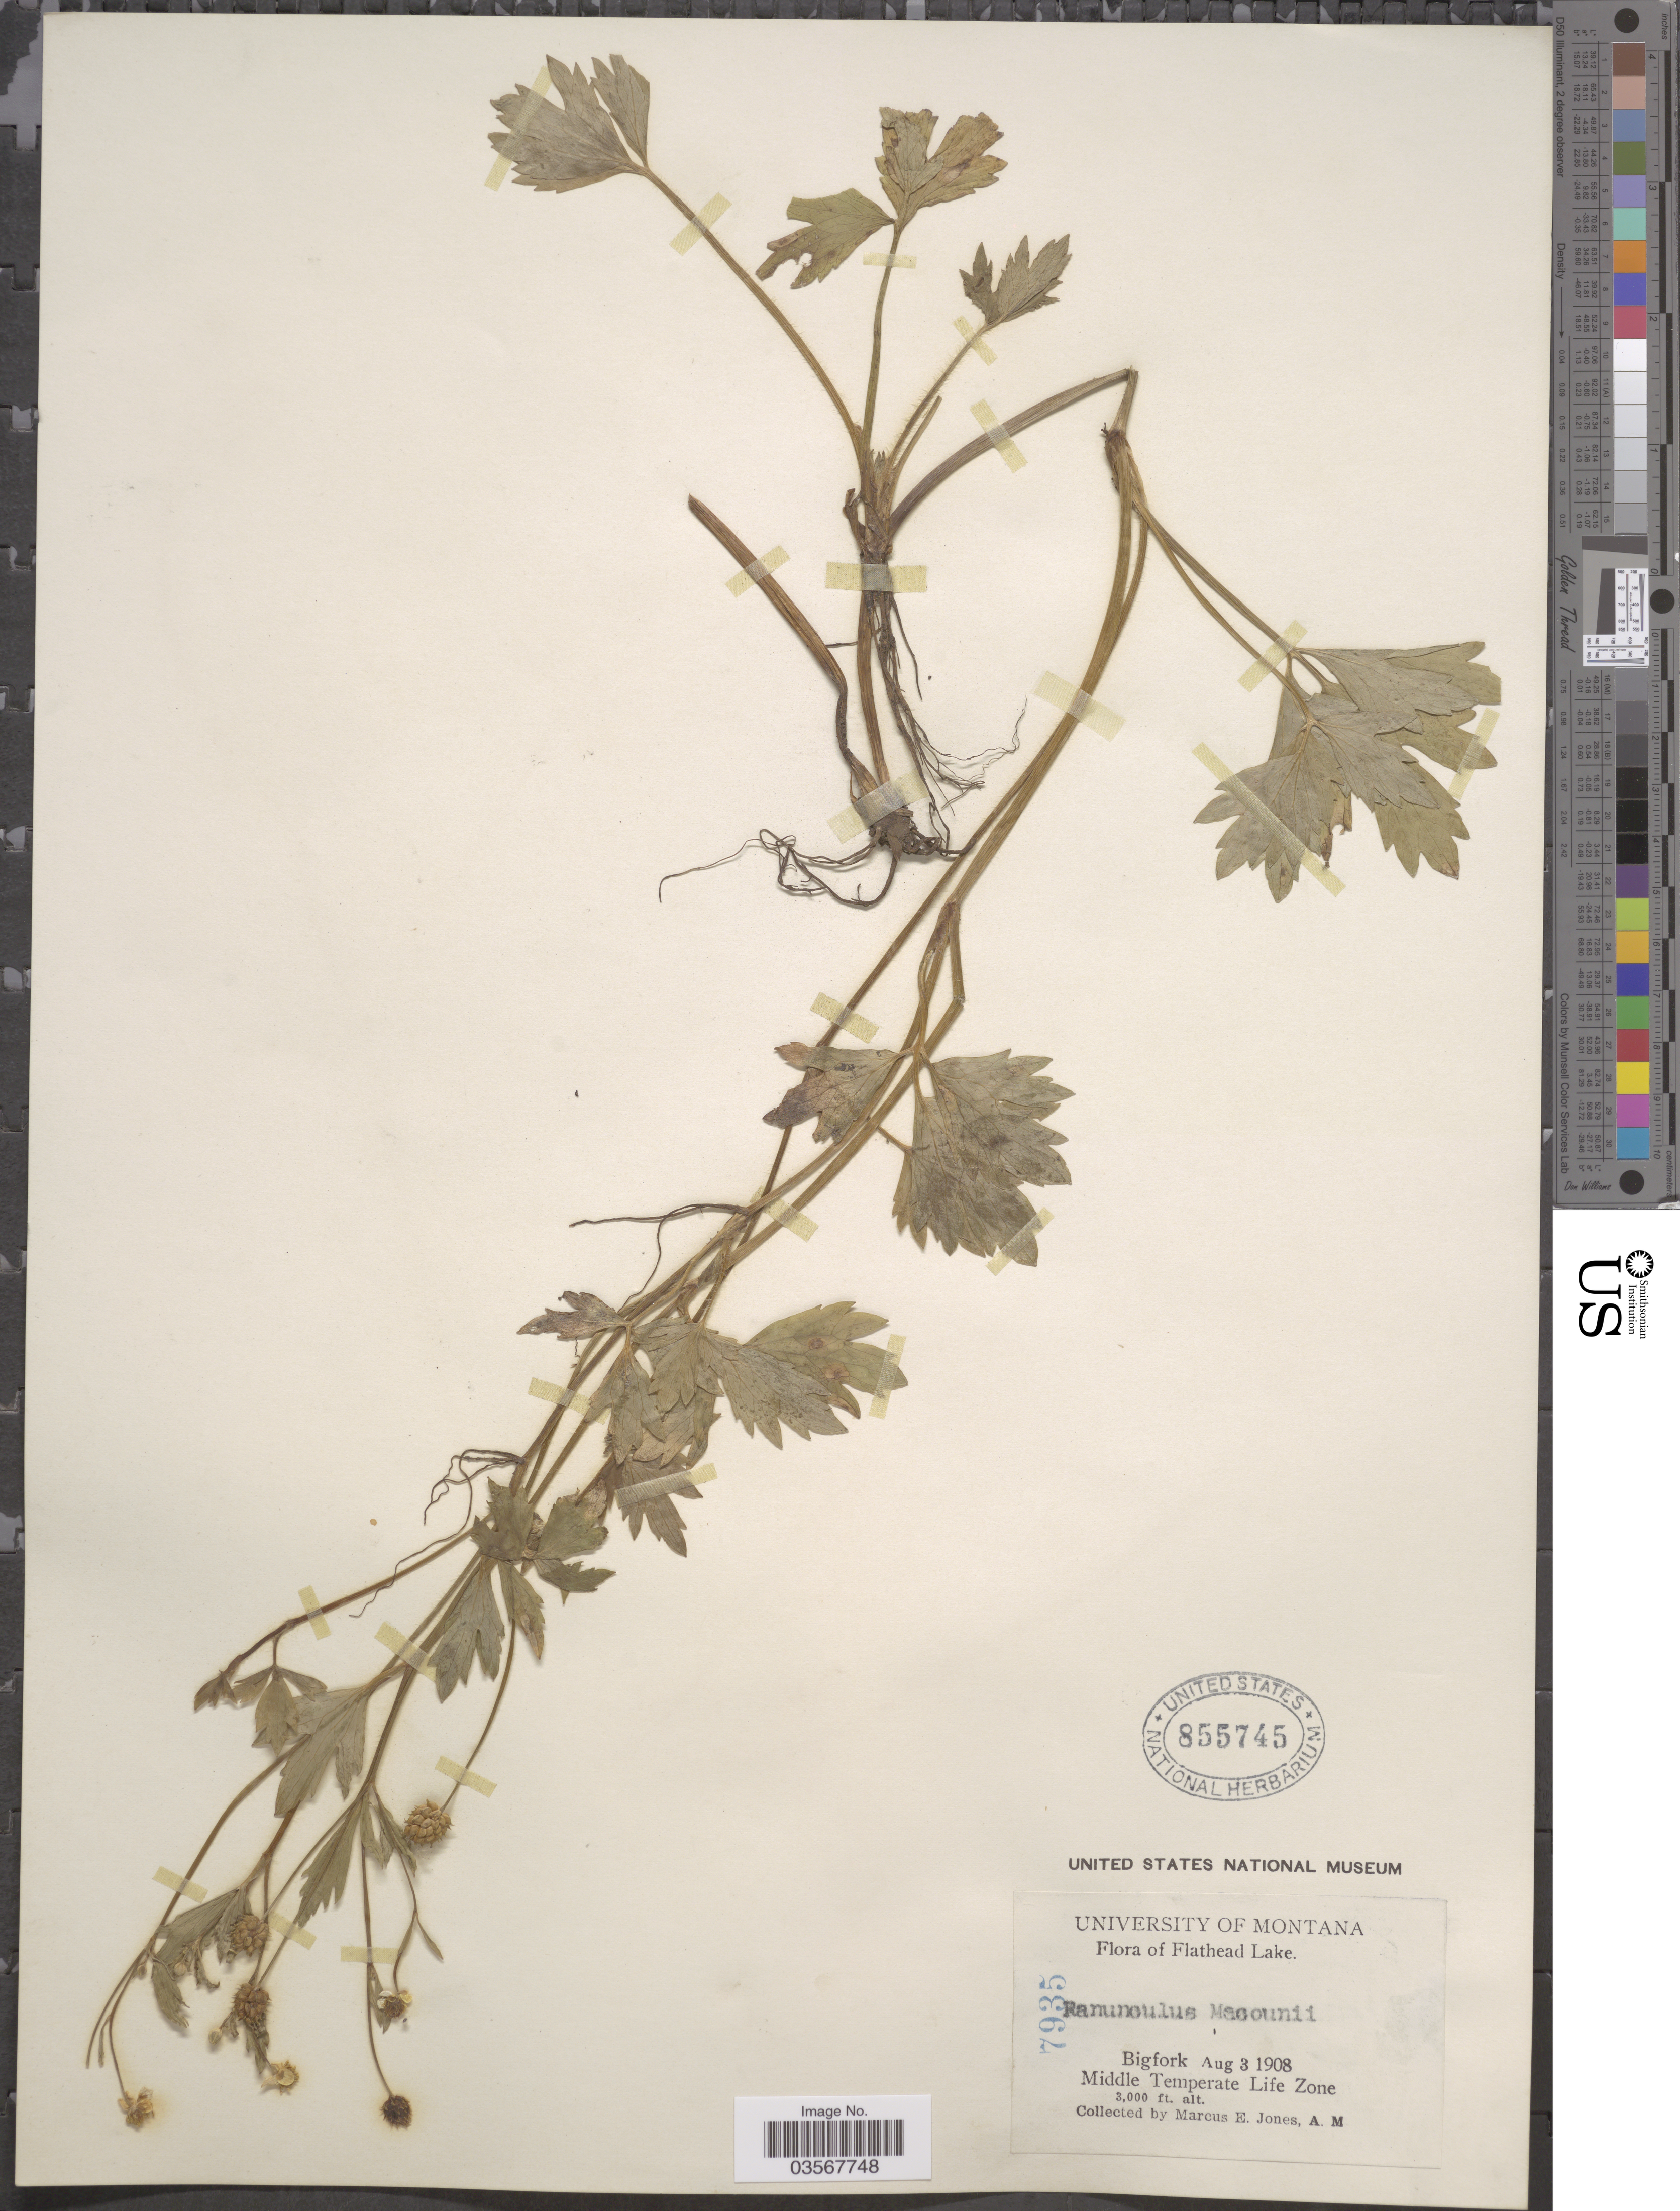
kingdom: Plantae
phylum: Tracheophyta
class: Magnoliopsida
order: Ranunculales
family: Ranunculaceae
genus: Ranunculus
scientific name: Ranunculus macounii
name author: Britton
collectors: M. E. Jones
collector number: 7935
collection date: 1908-08-03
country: United States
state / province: Montana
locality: Flathead Lake. Bigfork. Middle Temperate Life Zone.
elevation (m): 914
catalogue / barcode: US 855745